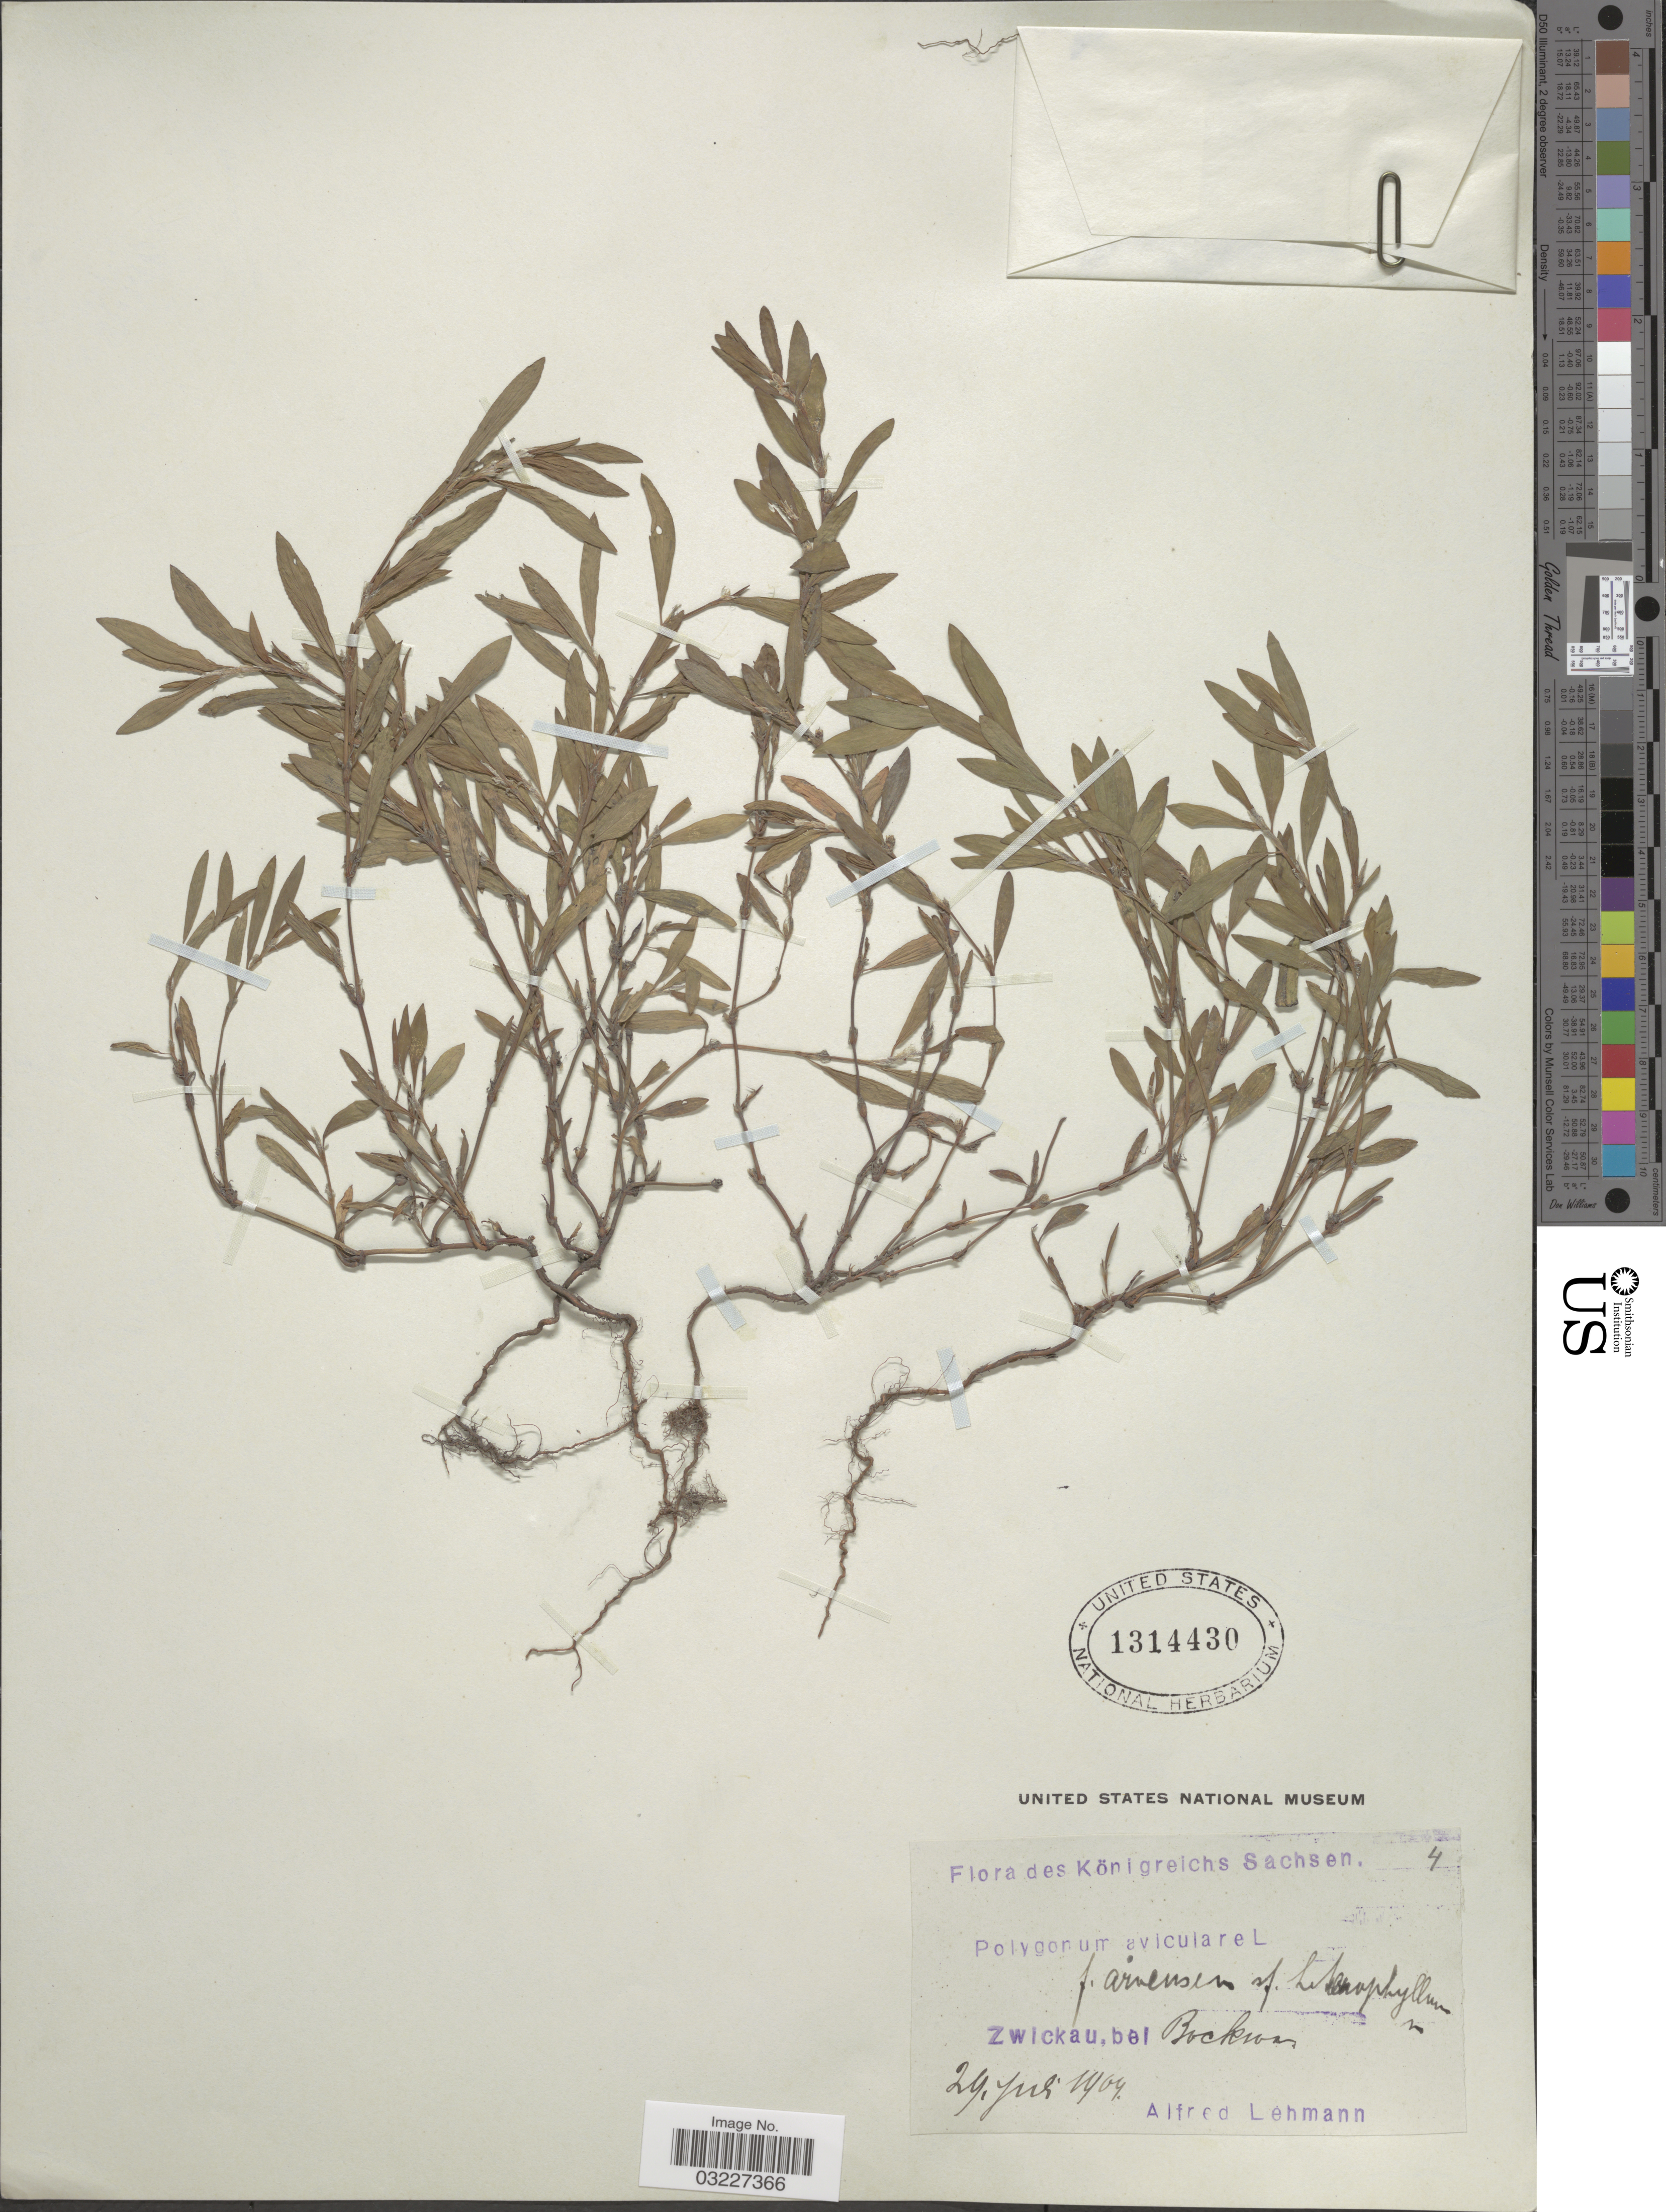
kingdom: Plantae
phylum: Tracheophyta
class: Magnoliopsida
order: Caryophyllales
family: Polygonaceae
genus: Polygonum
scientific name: Polygonum aviculare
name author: L.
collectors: A. Lehmann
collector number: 4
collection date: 1909-07-29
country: Germany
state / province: Sachsen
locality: Königreichs Sachsen. Zwickau, bel Bockron [interpreted].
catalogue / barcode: US 1314430